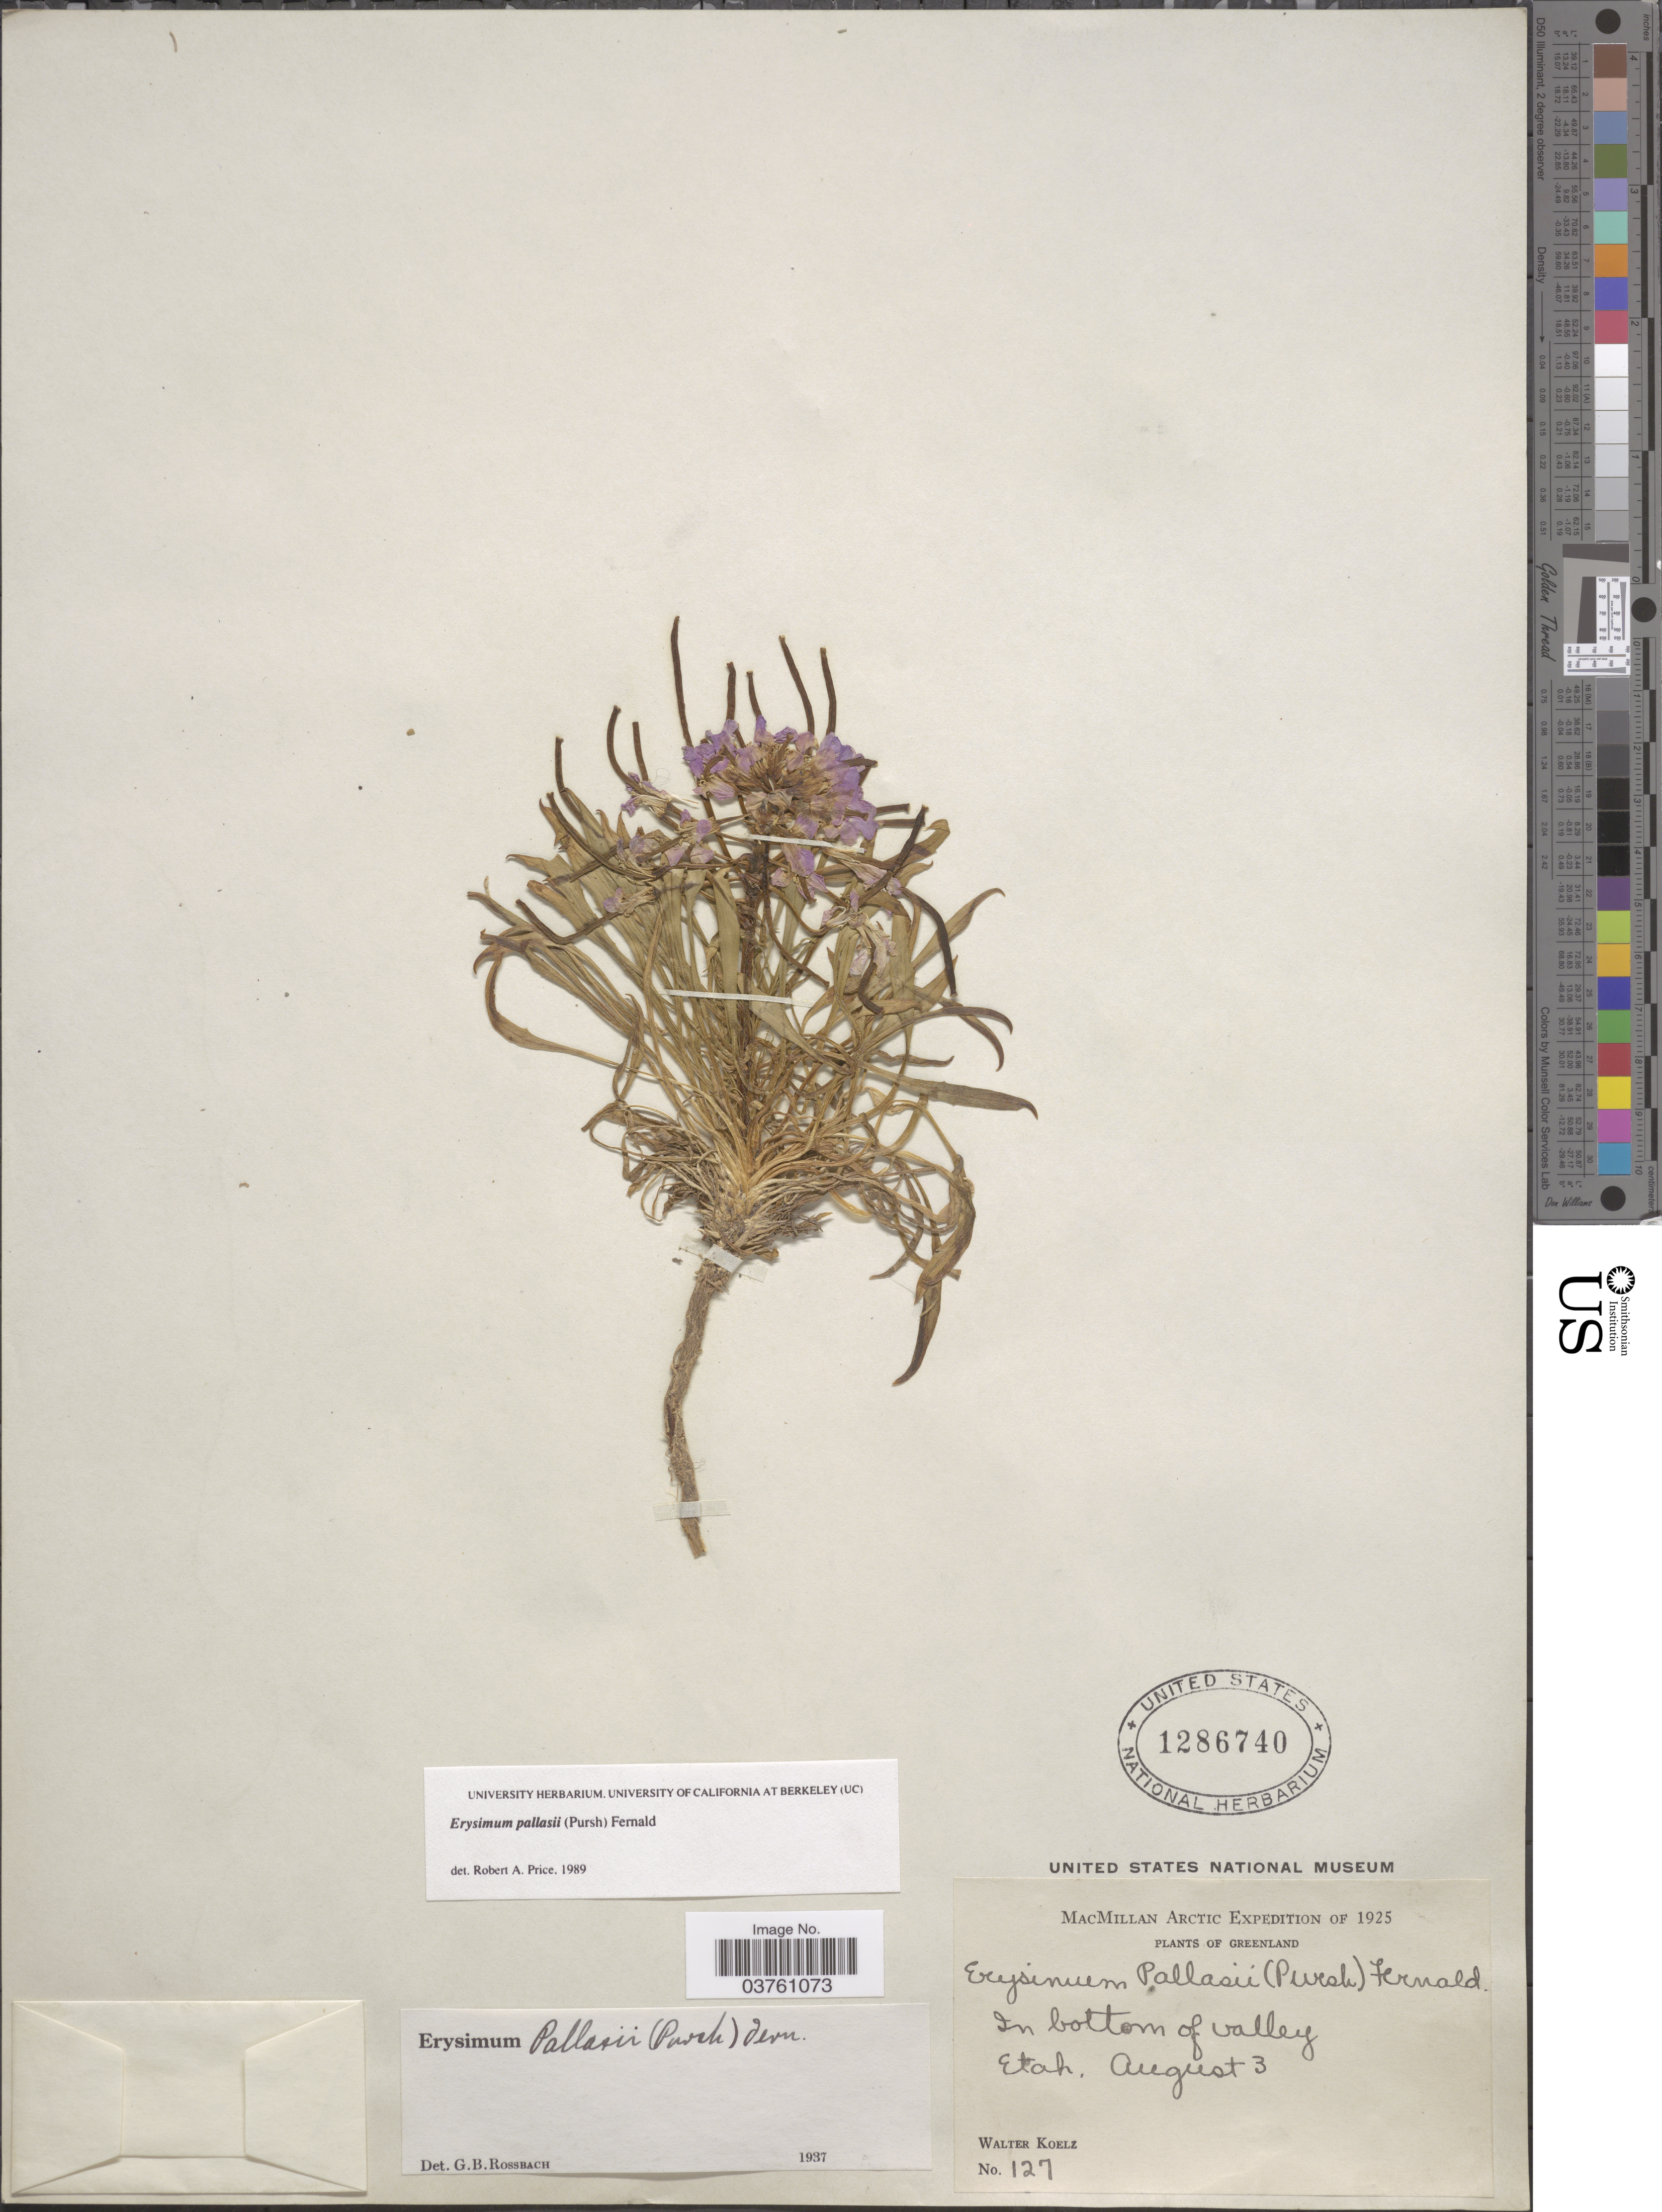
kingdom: Plantae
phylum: Tracheophyta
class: Magnoliopsida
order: Brassicales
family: Brassicaceae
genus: Erysimum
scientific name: Erysimum pallasii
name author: (Pursh) Fernald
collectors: W. Koelz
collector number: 127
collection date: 1925-08-03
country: Greenland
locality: In bottom of valley. Etah.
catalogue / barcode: US 1286740